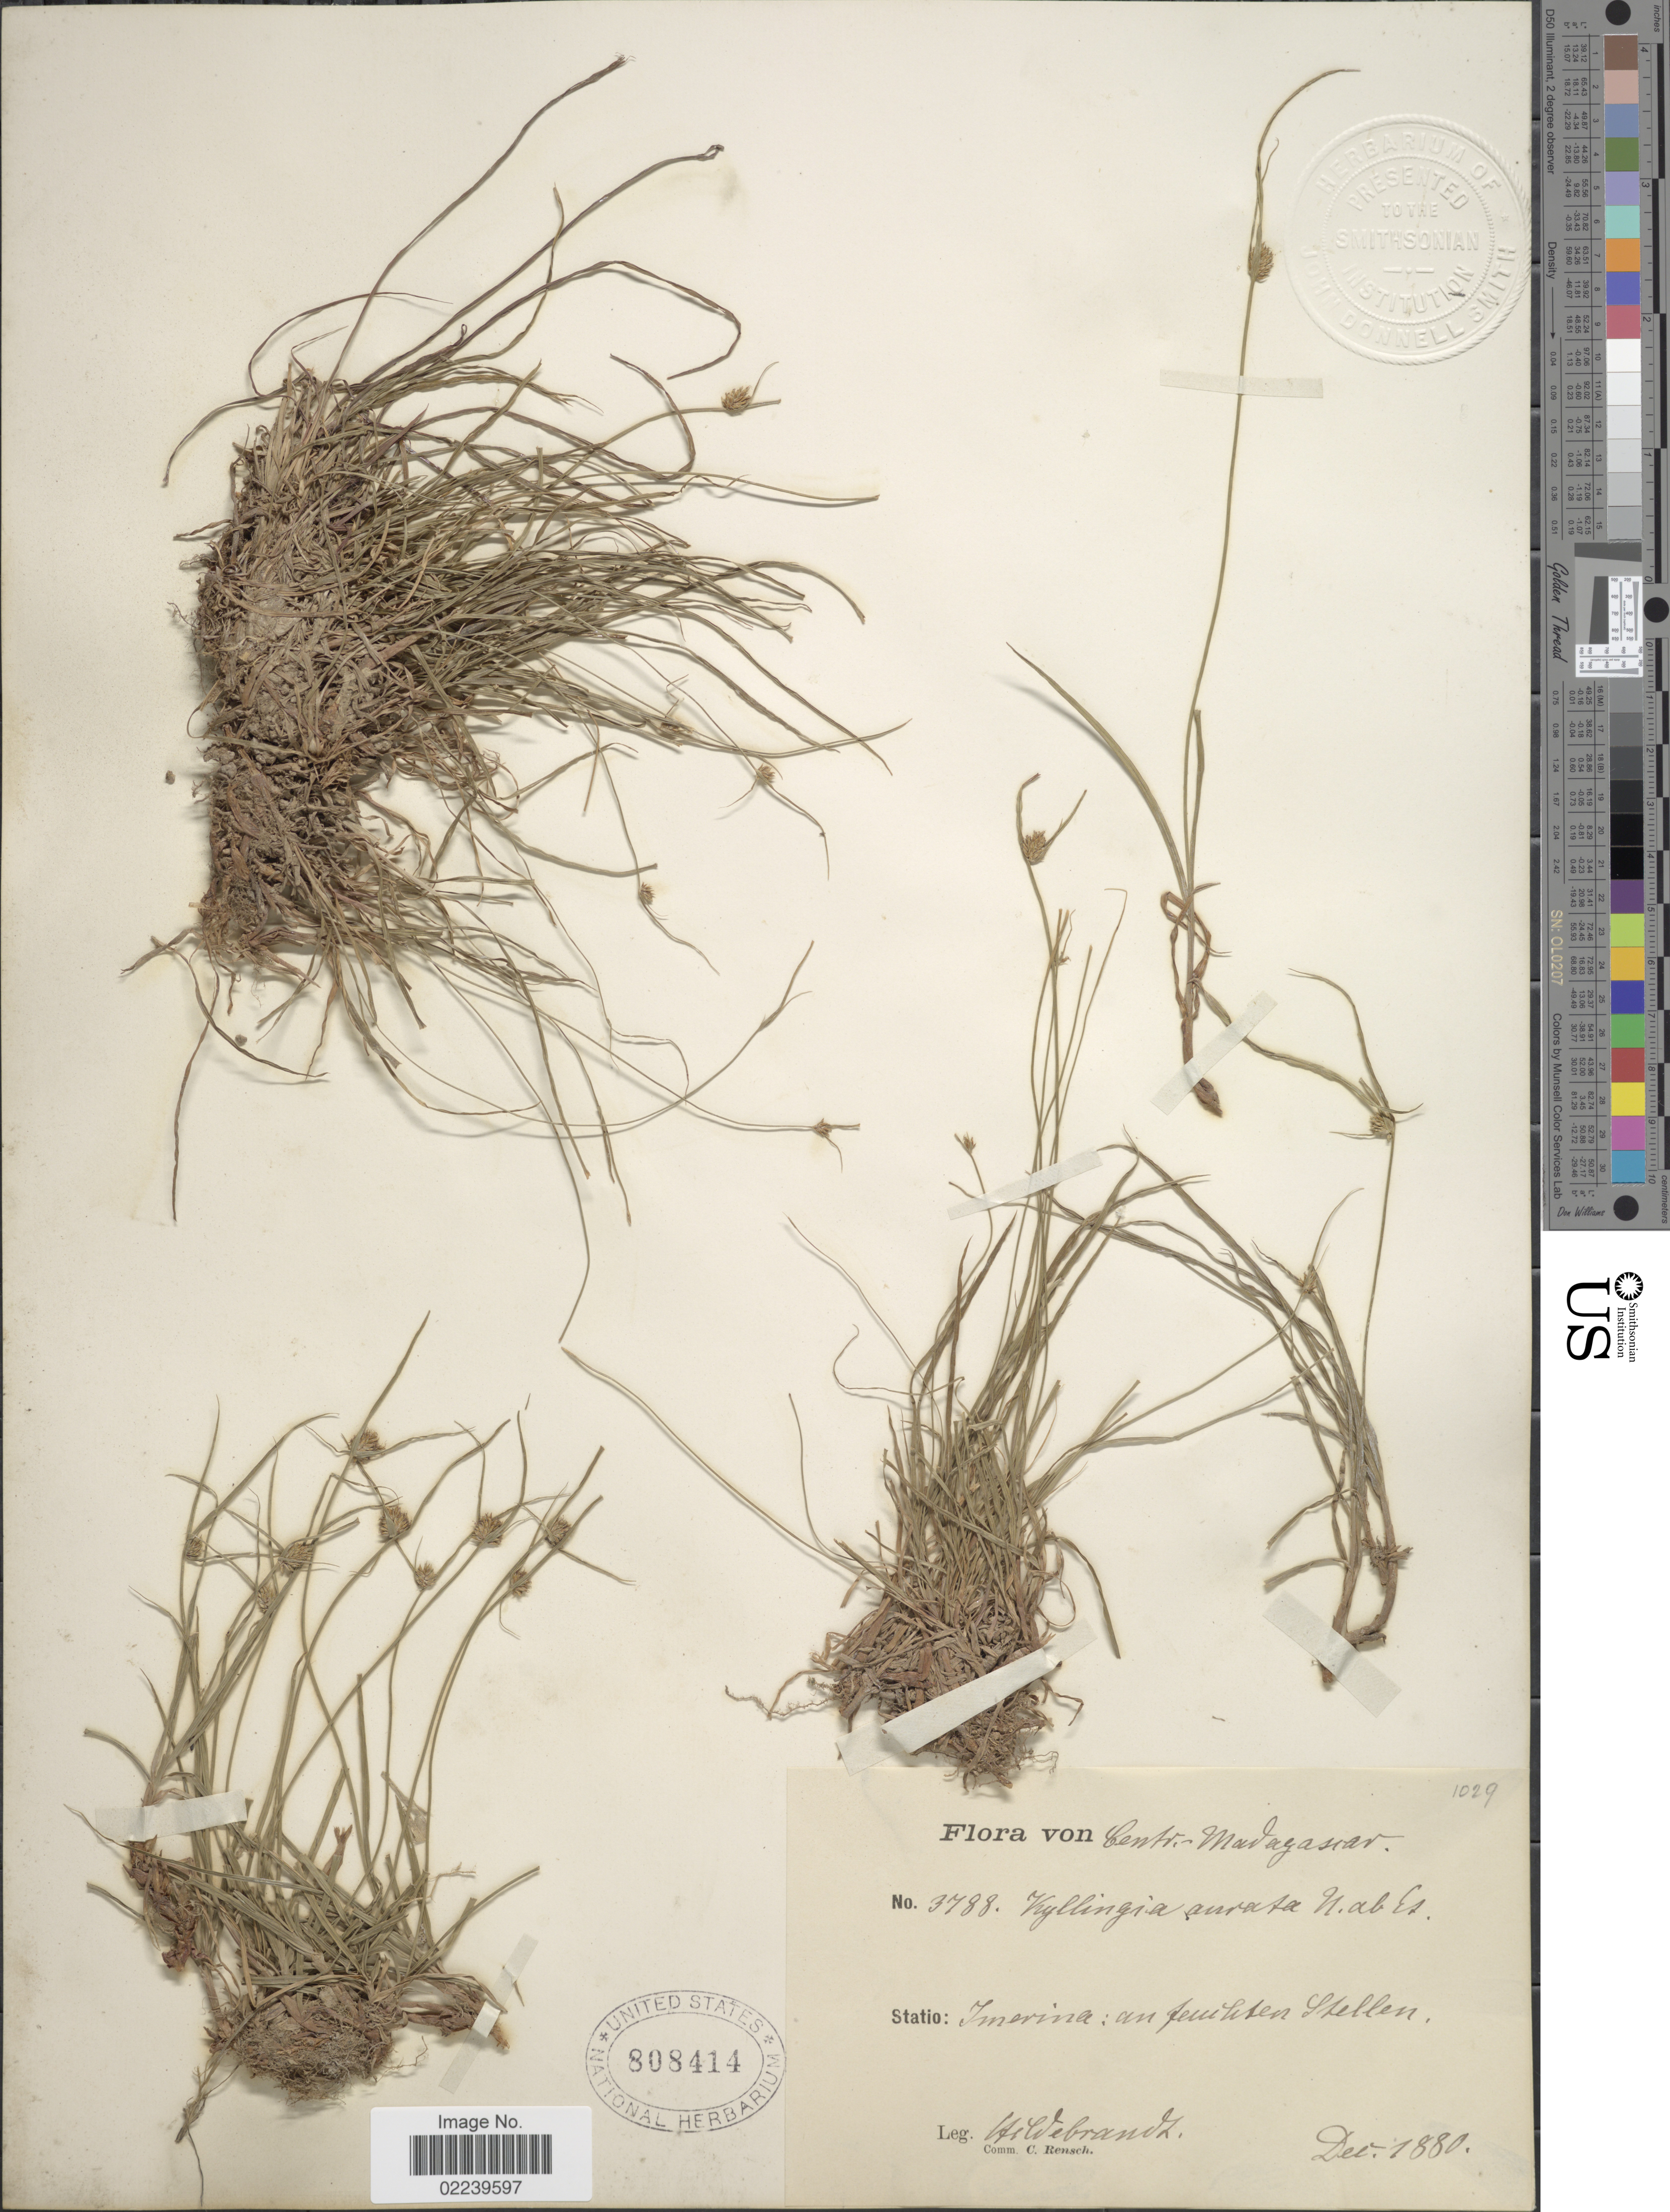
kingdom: Plantae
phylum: Tracheophyta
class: Liliopsida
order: Poales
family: Cyperaceae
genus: Cyperus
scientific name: Cyperus auratus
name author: (Nees) Huygh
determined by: Strong, Mark T., (BOT), Smithsonian Institution - National Museum of Natural History (UNITED STATES)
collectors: J. Hildebrandt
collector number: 3788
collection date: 1880-12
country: Madagascar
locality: Centr.-Madagascar, Imerina, an feuchten Stellen.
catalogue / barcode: US 808414